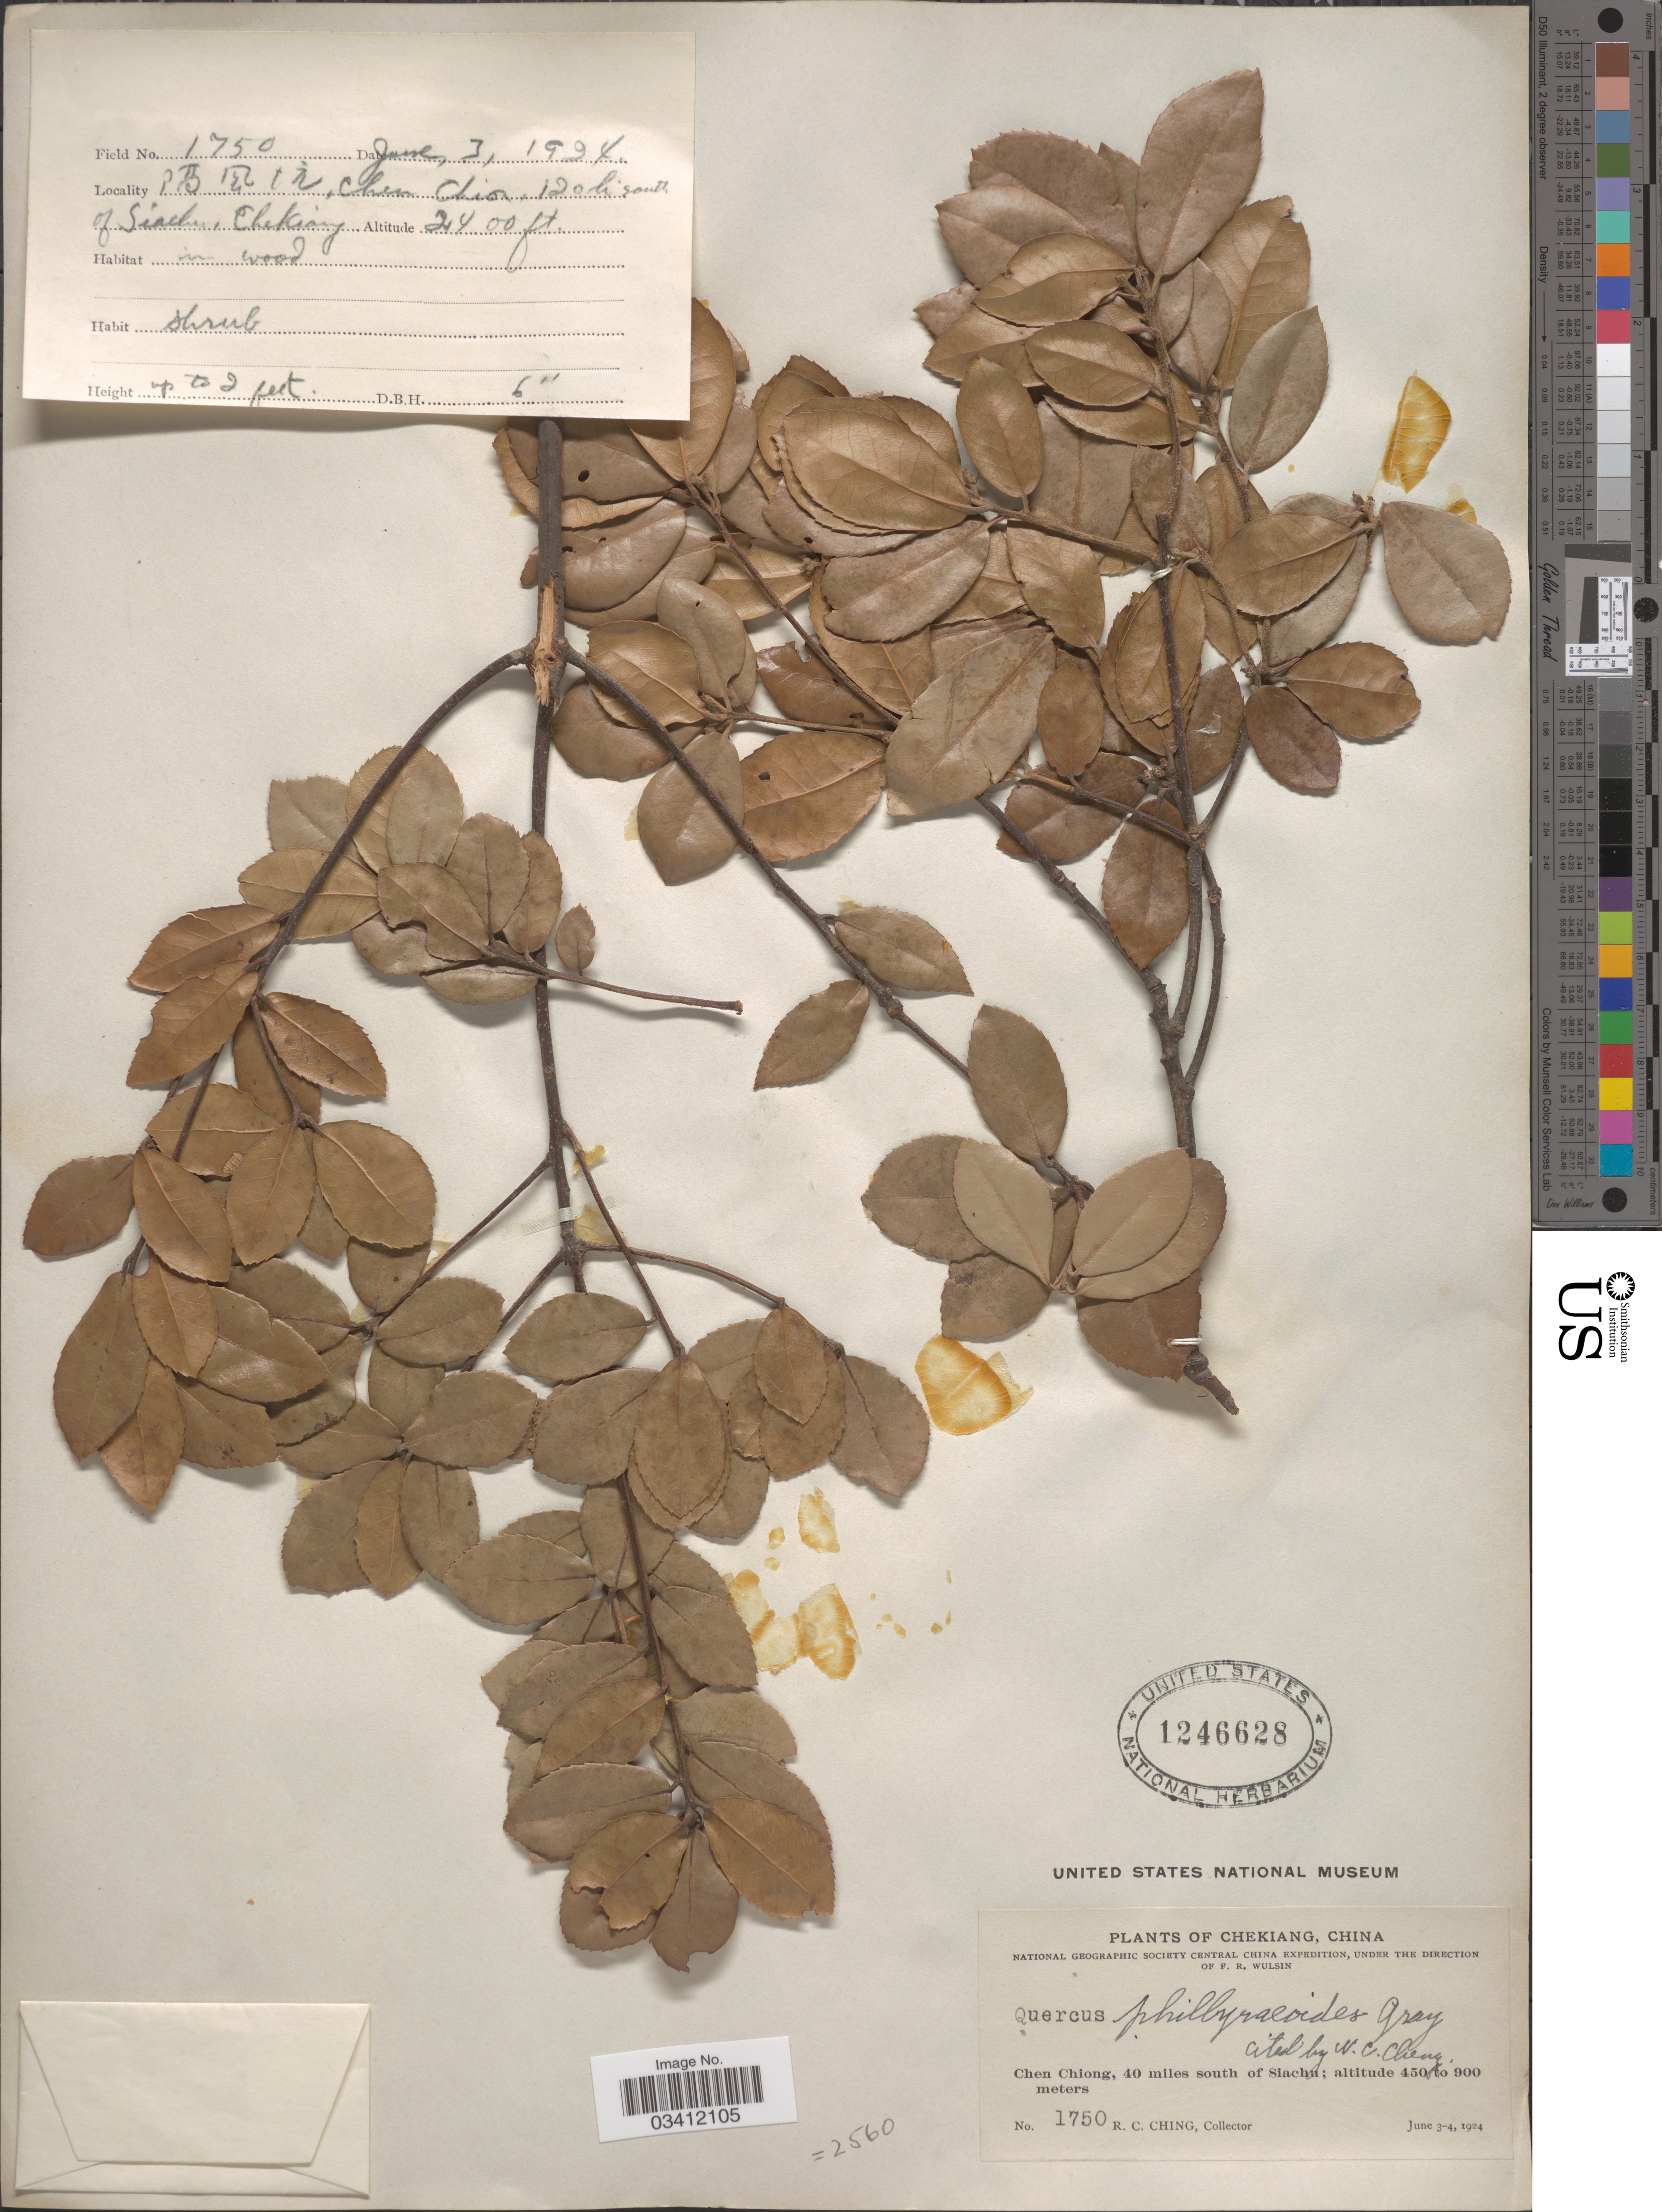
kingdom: Plantae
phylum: Tracheophyta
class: Magnoliopsida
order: Fagales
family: Fagaceae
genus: Quercus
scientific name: Quercus phillyraeoides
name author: A. Gray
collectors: R. C. Ching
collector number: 1750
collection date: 1924-06-03/1924-06-04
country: China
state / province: Zhejiang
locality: Chekiang. Chen Chiong, 40 miles south of Siachu.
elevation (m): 450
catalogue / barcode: US 1246628